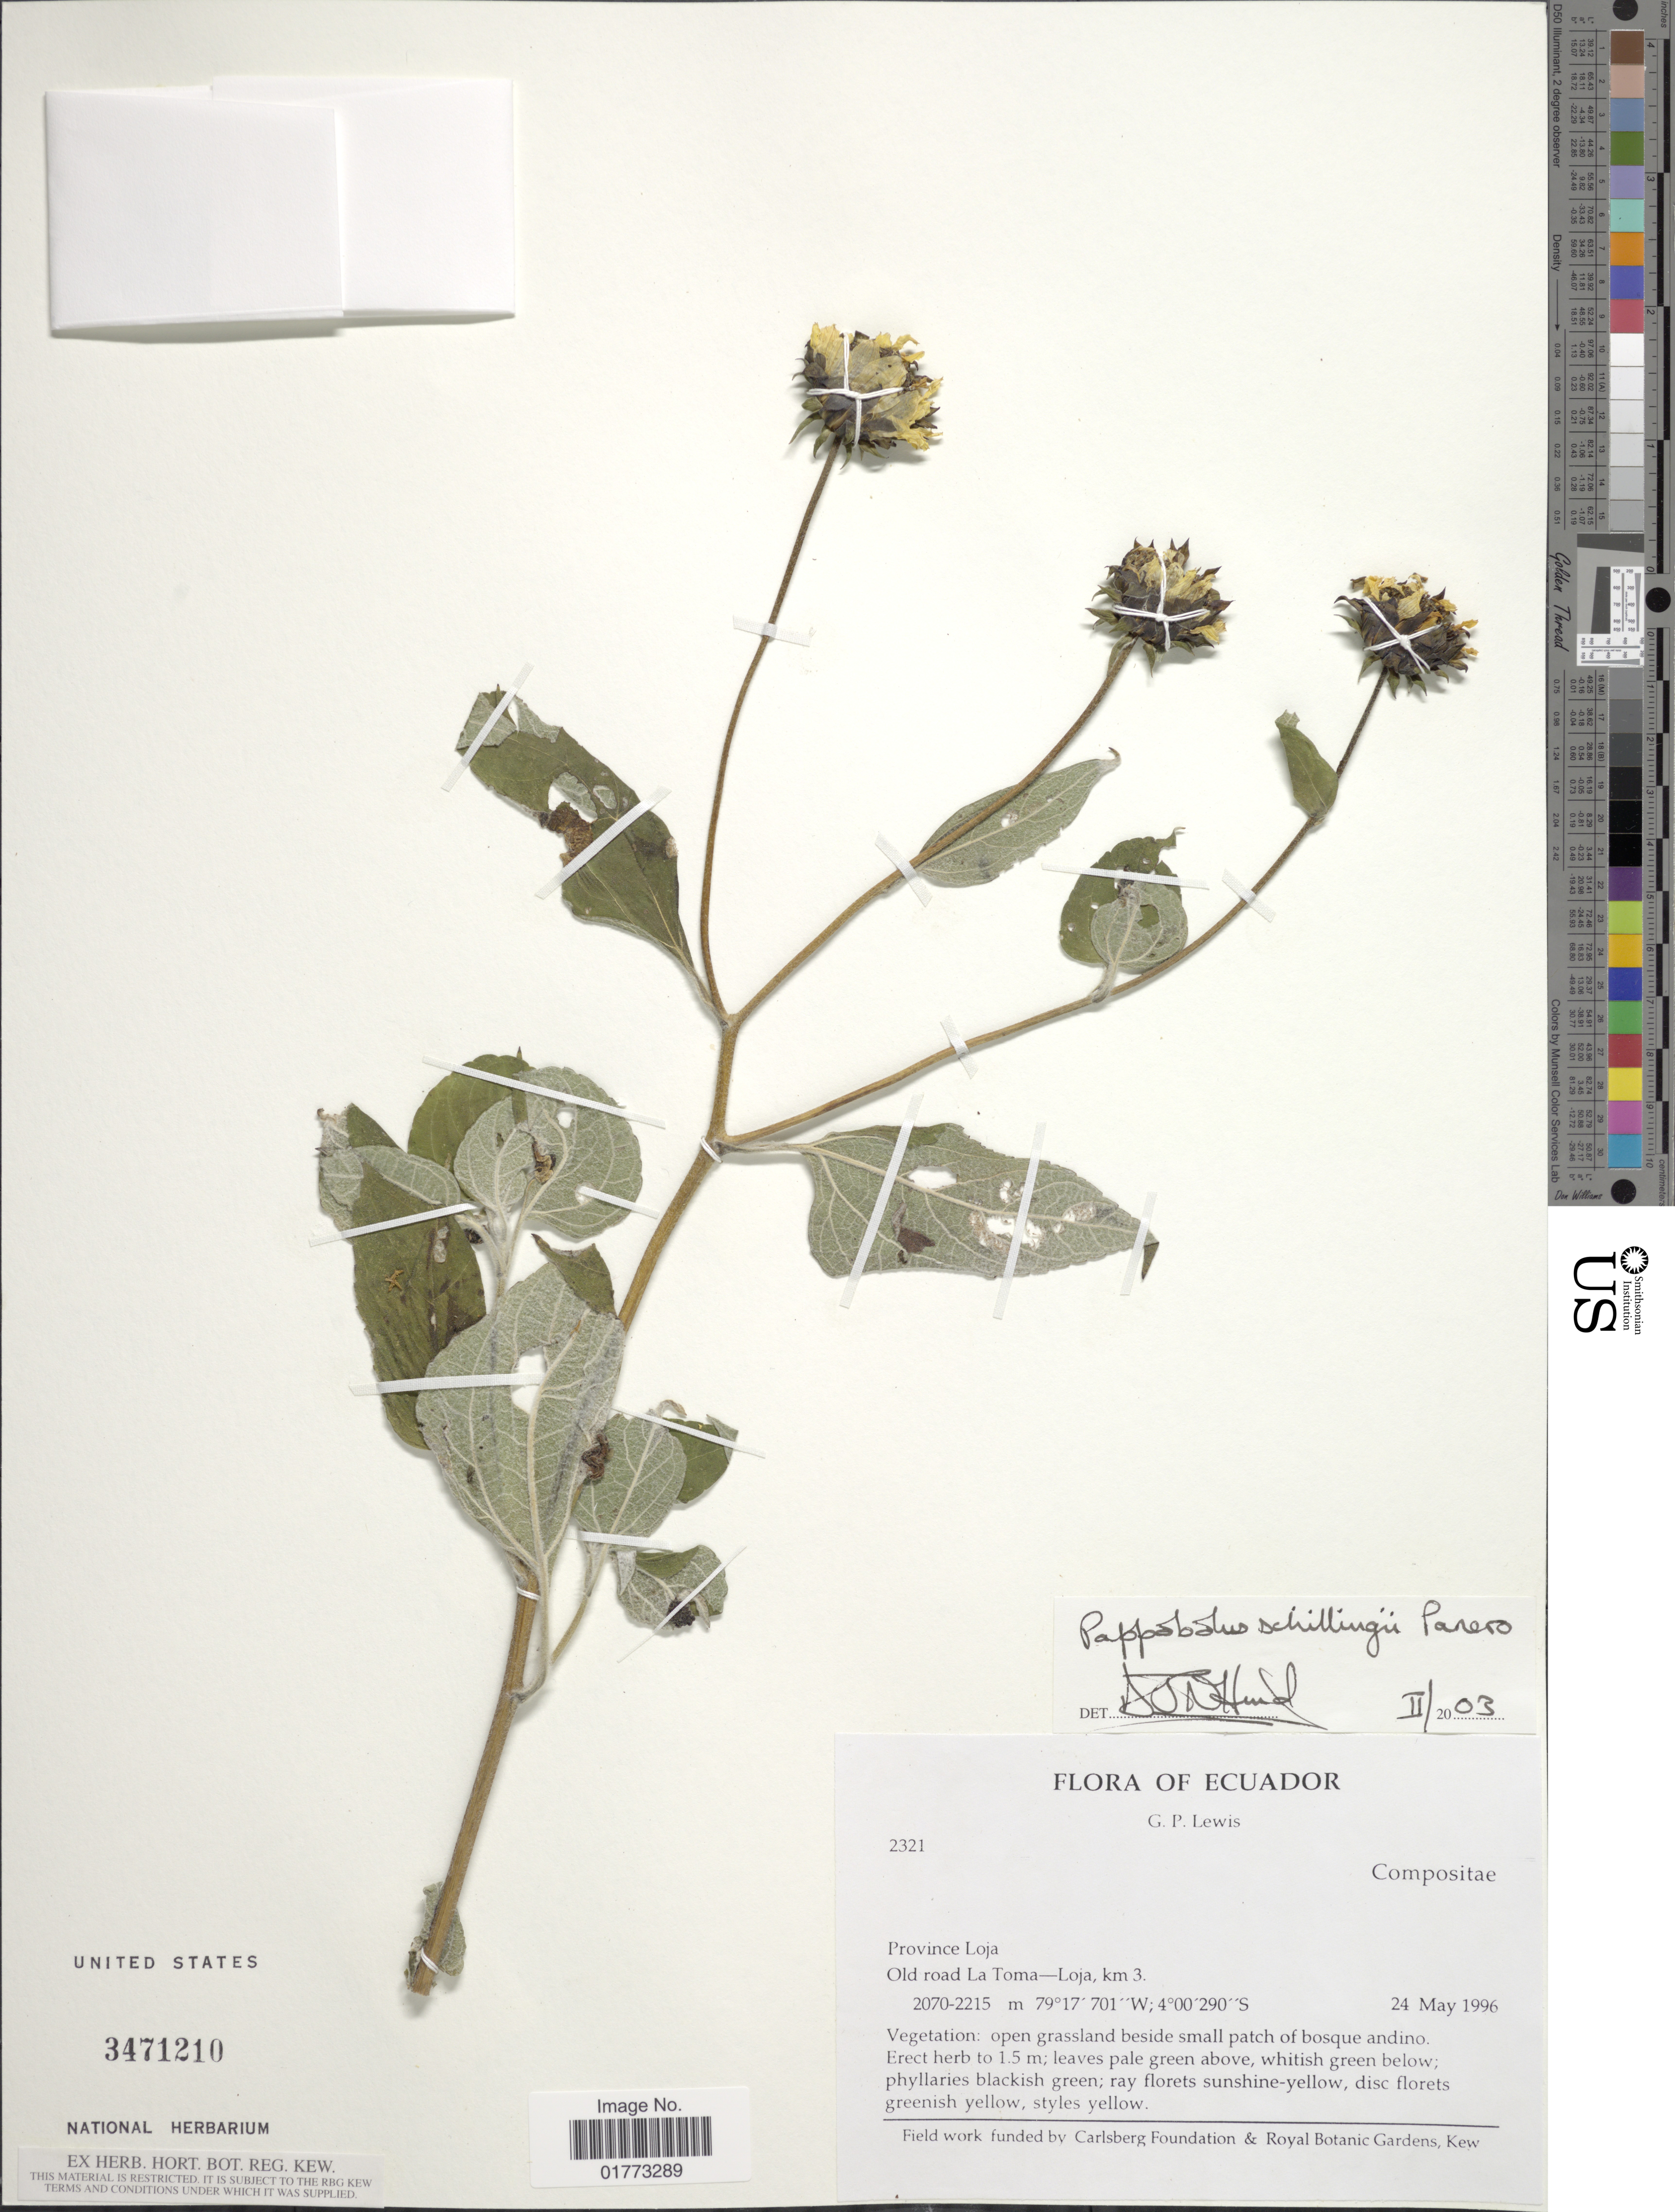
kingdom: Plantae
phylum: Tracheophyta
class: Magnoliopsida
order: Asterales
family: Asteraceae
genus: Pappobolus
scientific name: Pappobolus schillingii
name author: Panero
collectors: G. P. Lewis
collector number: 2321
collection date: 1996-05-24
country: Ecuador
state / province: Loja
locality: Old road La Toma - Loja, km 3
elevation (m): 2070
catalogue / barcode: US 3471210